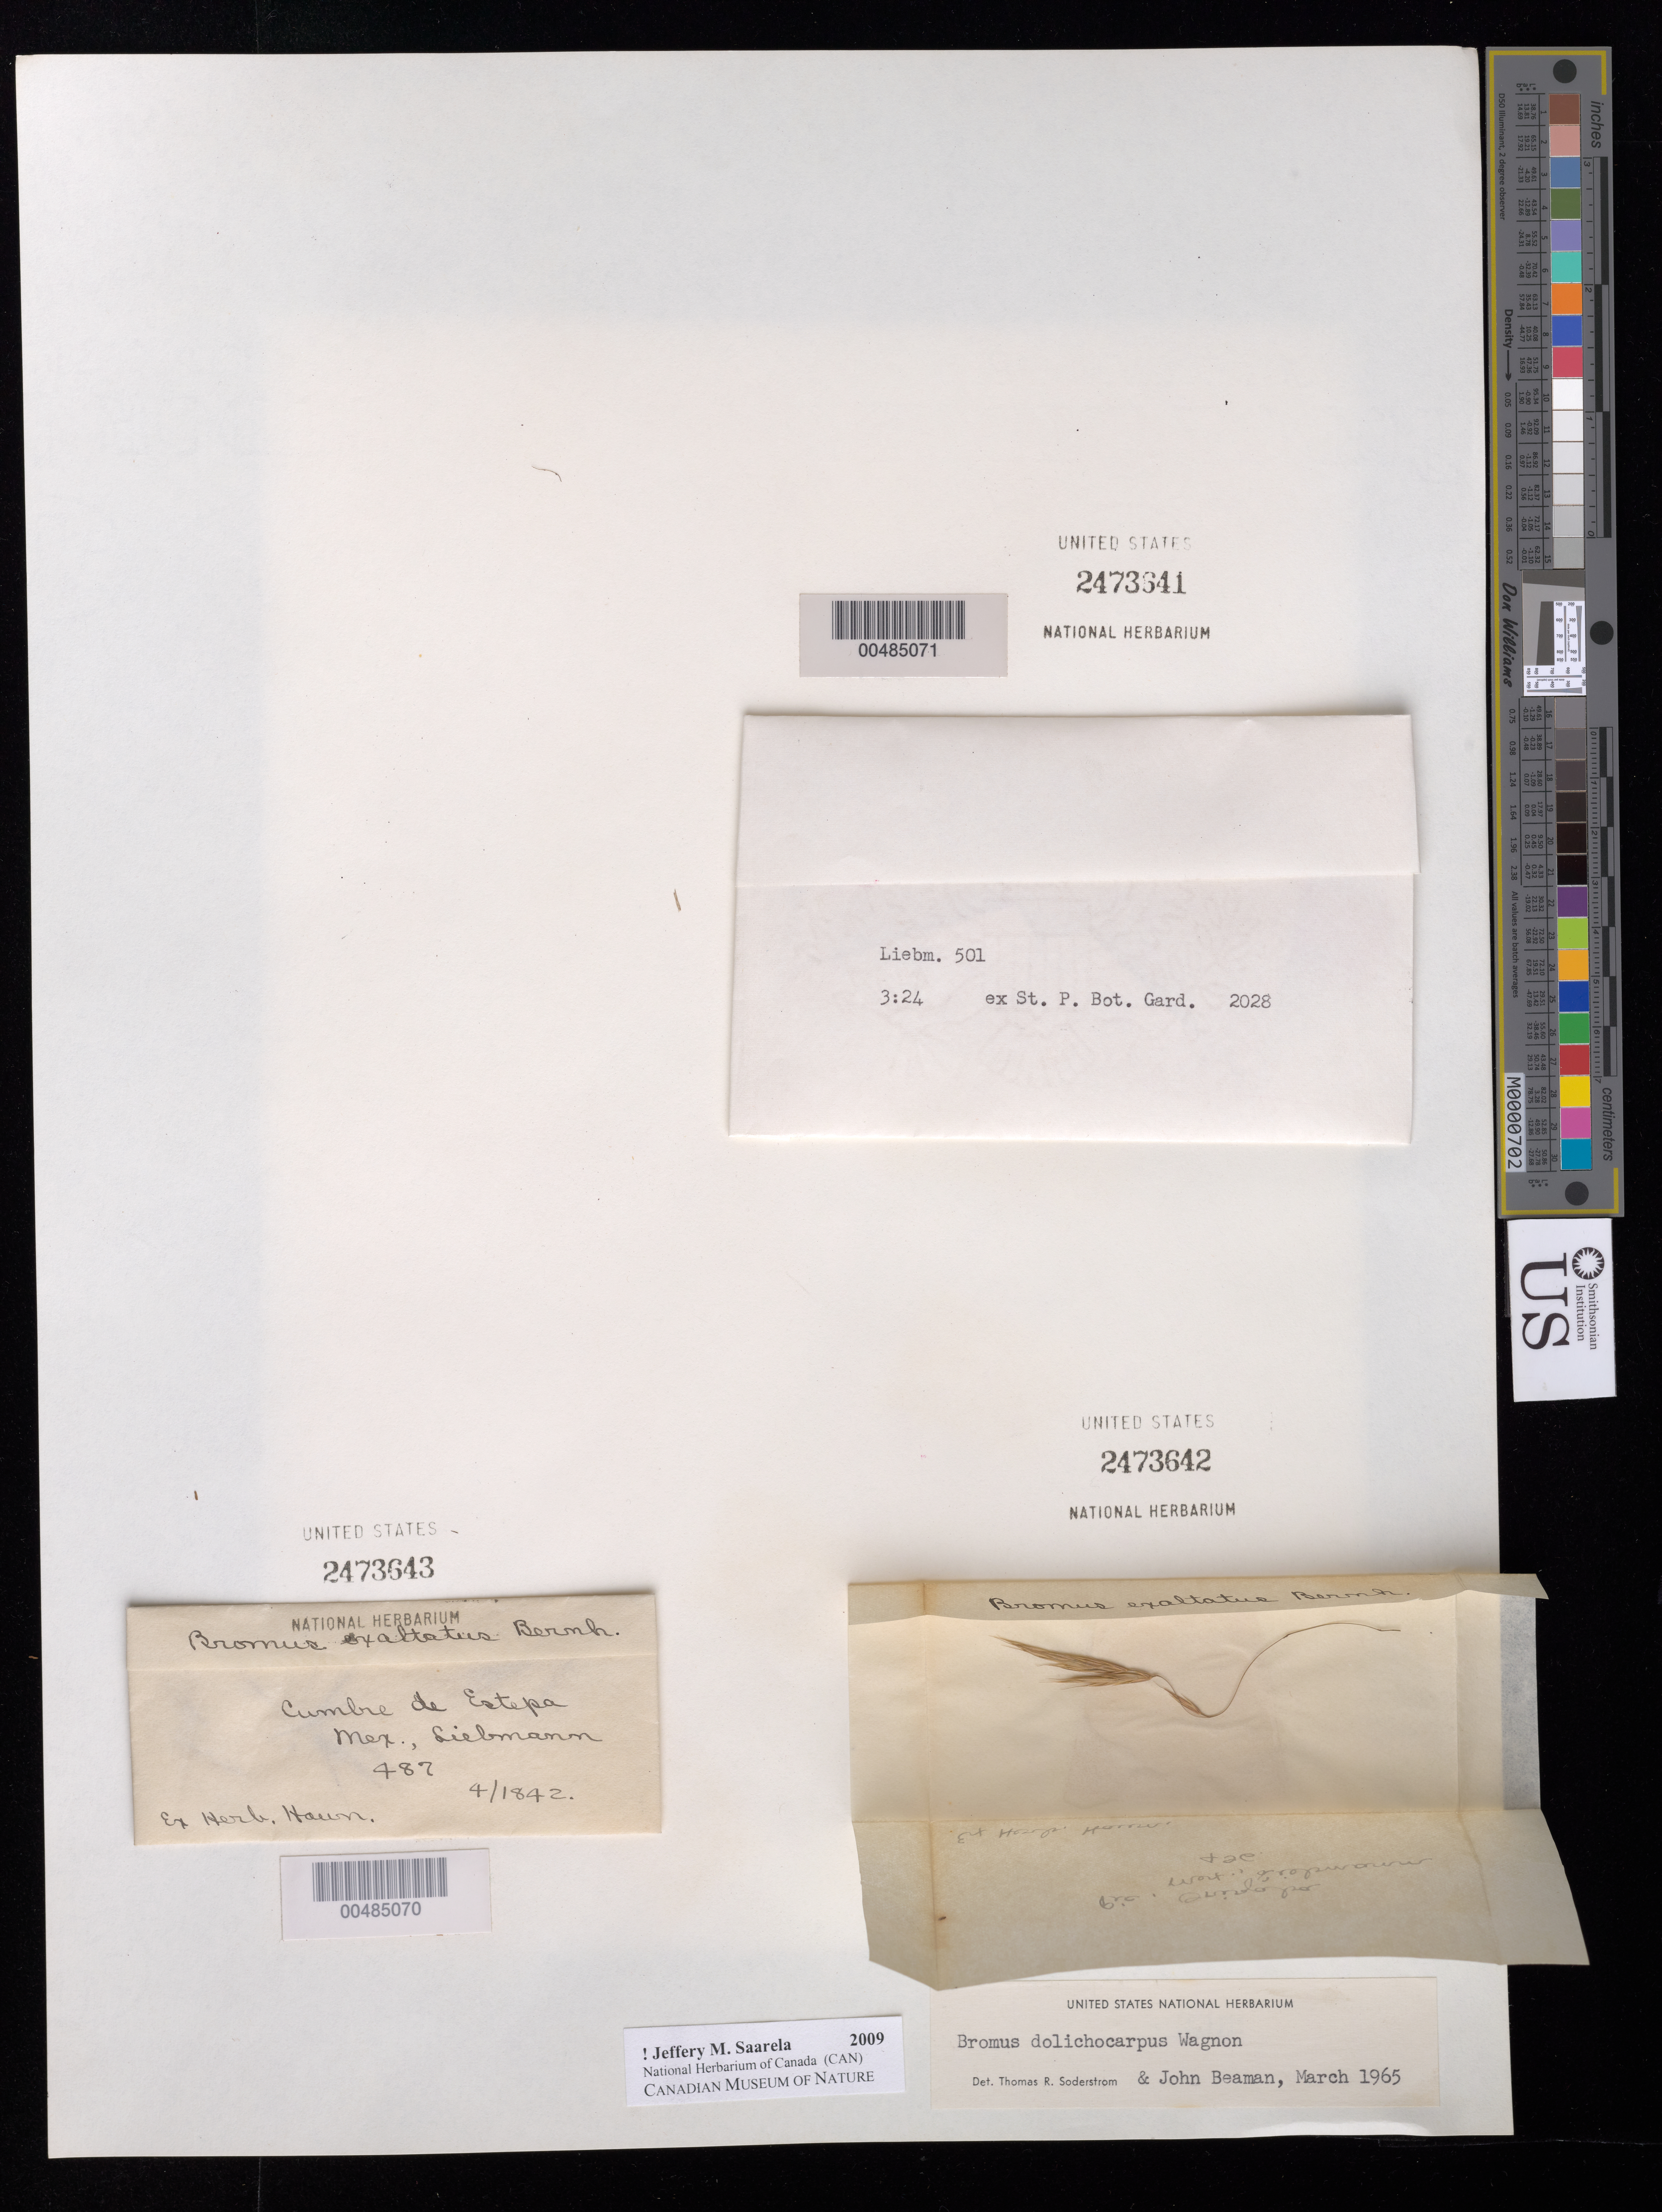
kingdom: Plantae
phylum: Tracheophyta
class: Liliopsida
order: Poales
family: Poaceae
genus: Bromus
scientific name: Bromus dolichocarpus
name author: Wagnon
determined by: Soderstrom, T. R.; Beaman, J. H.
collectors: F. M. Liebmann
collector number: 496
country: Mexico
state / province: Veracruz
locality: Orizaba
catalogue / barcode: US 2473642